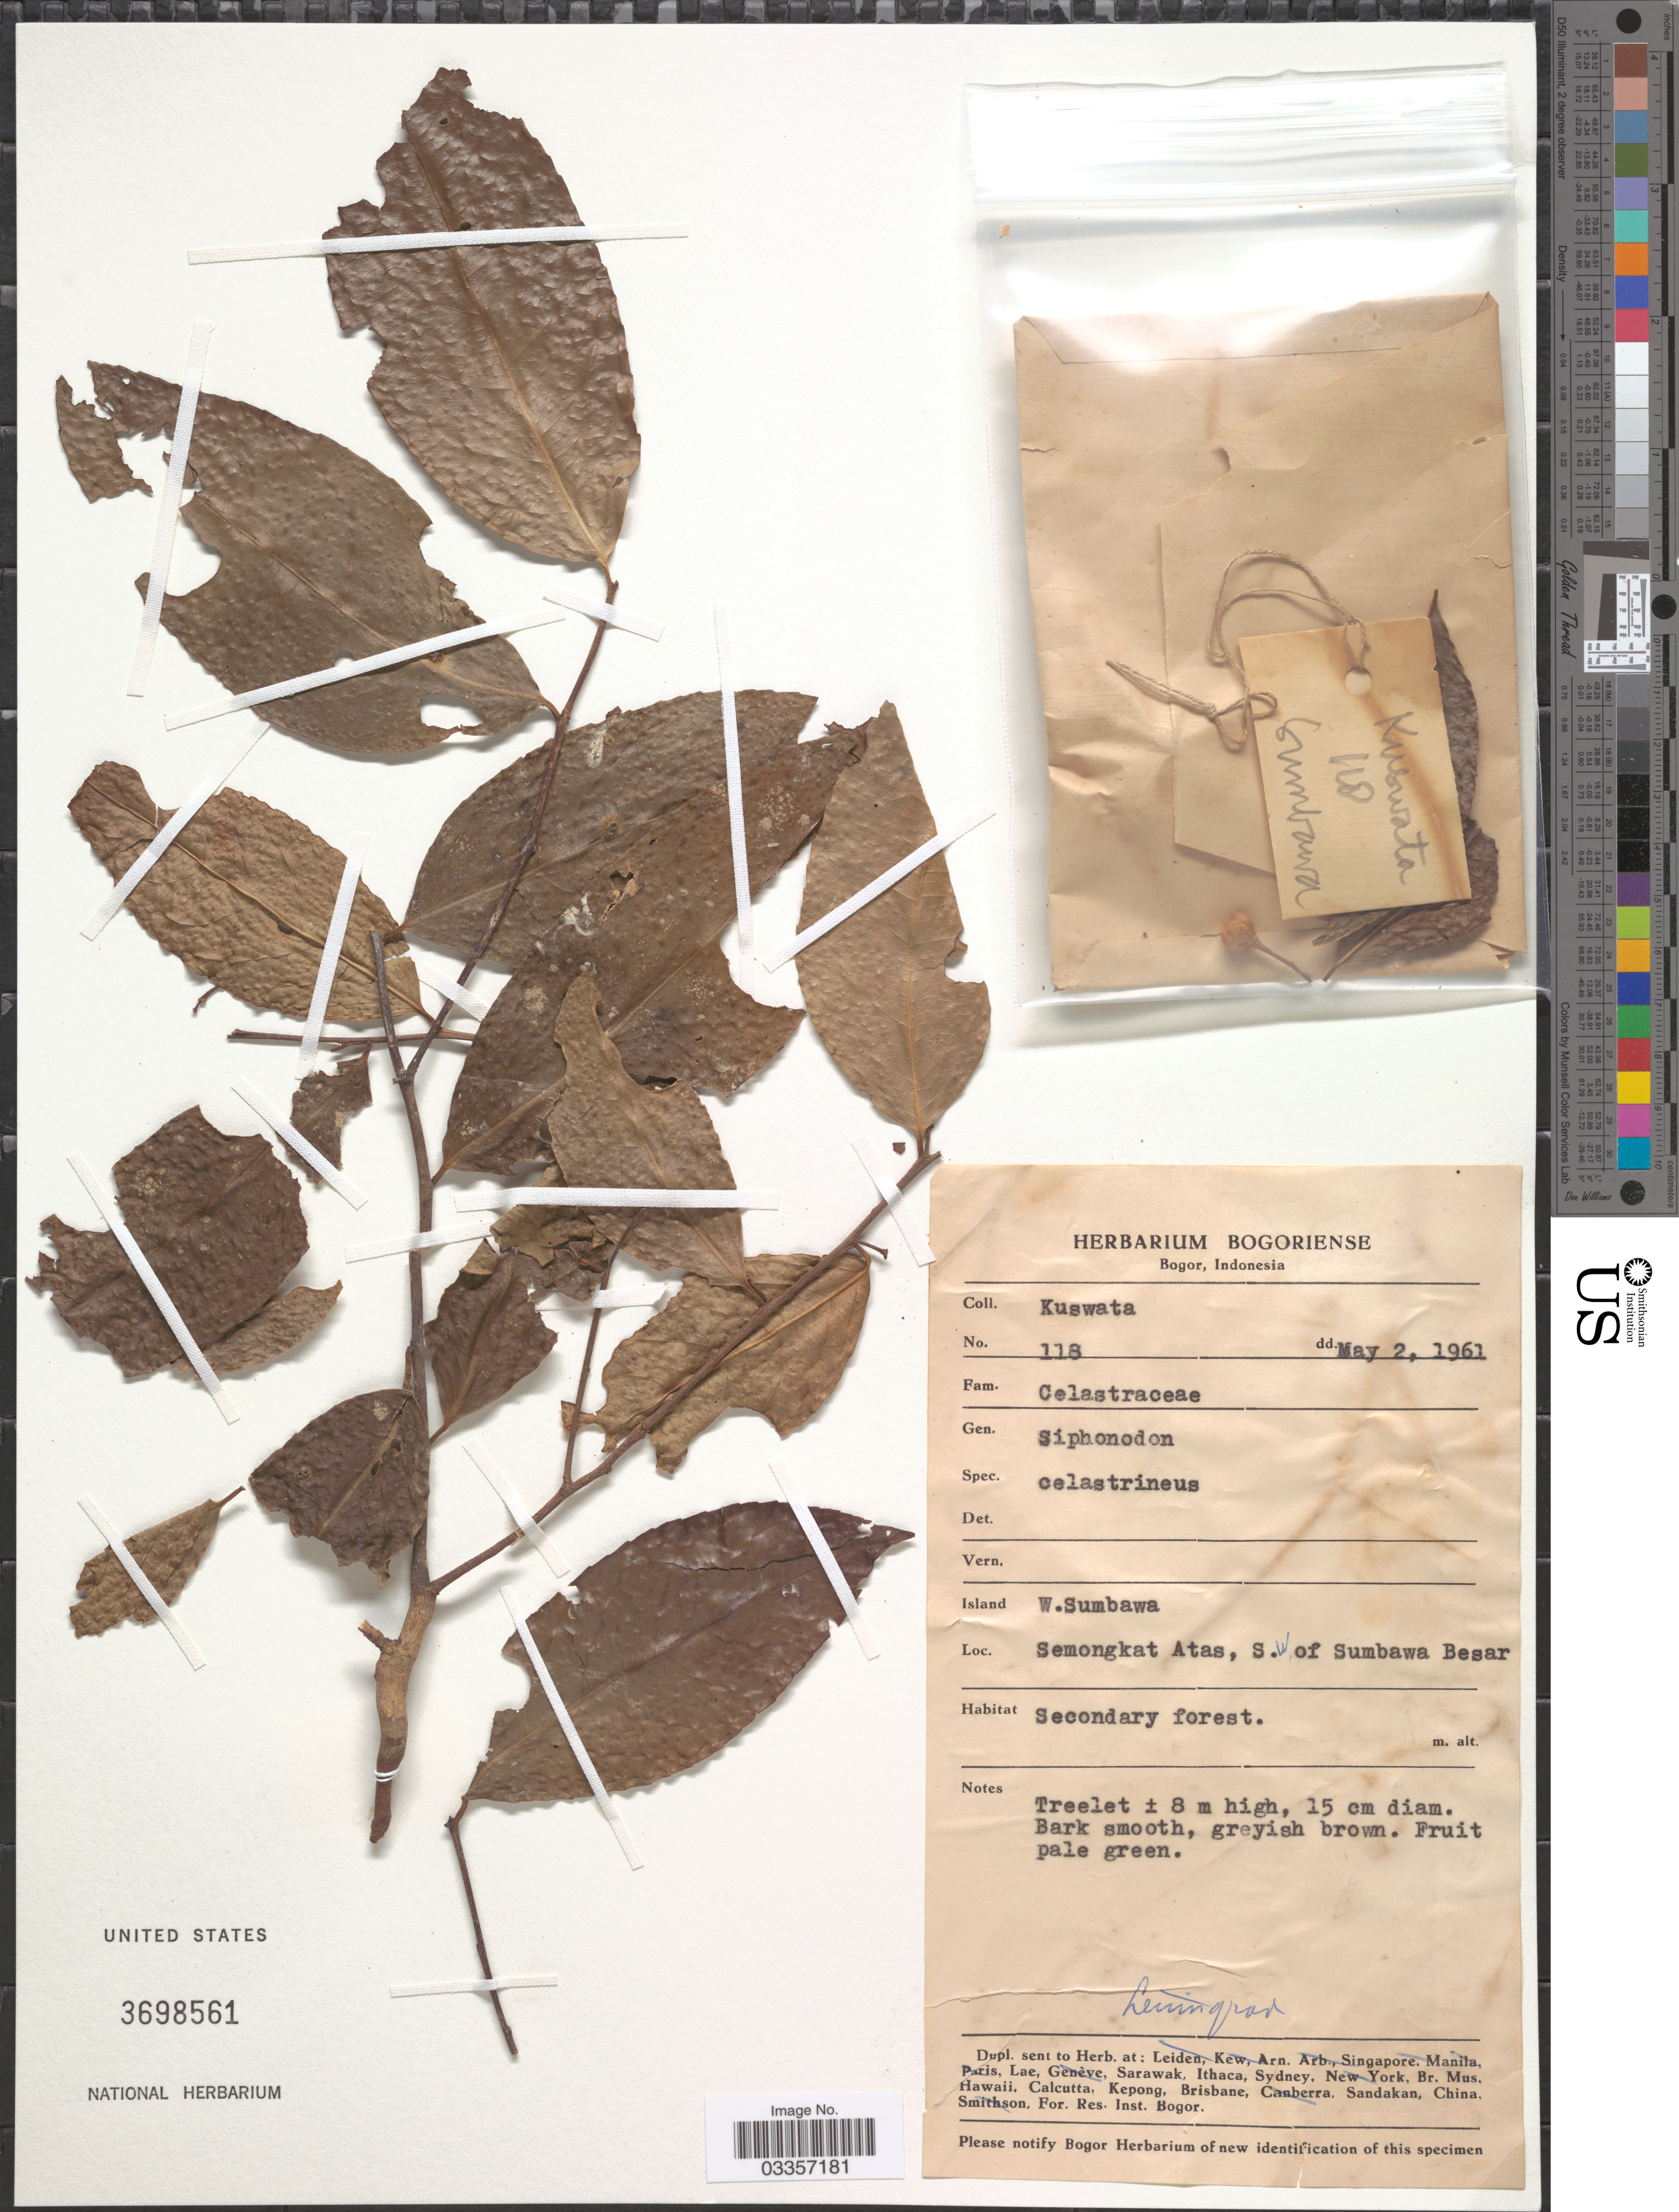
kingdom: Plantae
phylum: Tracheophyta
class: Magnoliopsida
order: Celastrales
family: Celastraceae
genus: Siphonodon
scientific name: Siphonodon celastrineus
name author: Griff.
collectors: -. Kuswata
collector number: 118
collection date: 1961-05-02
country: Indonesia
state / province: Nusa Tenggara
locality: Island W. Sumbawa, Semongkat Atas, S.W. of Sumbawa Besar.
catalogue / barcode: US 3698561